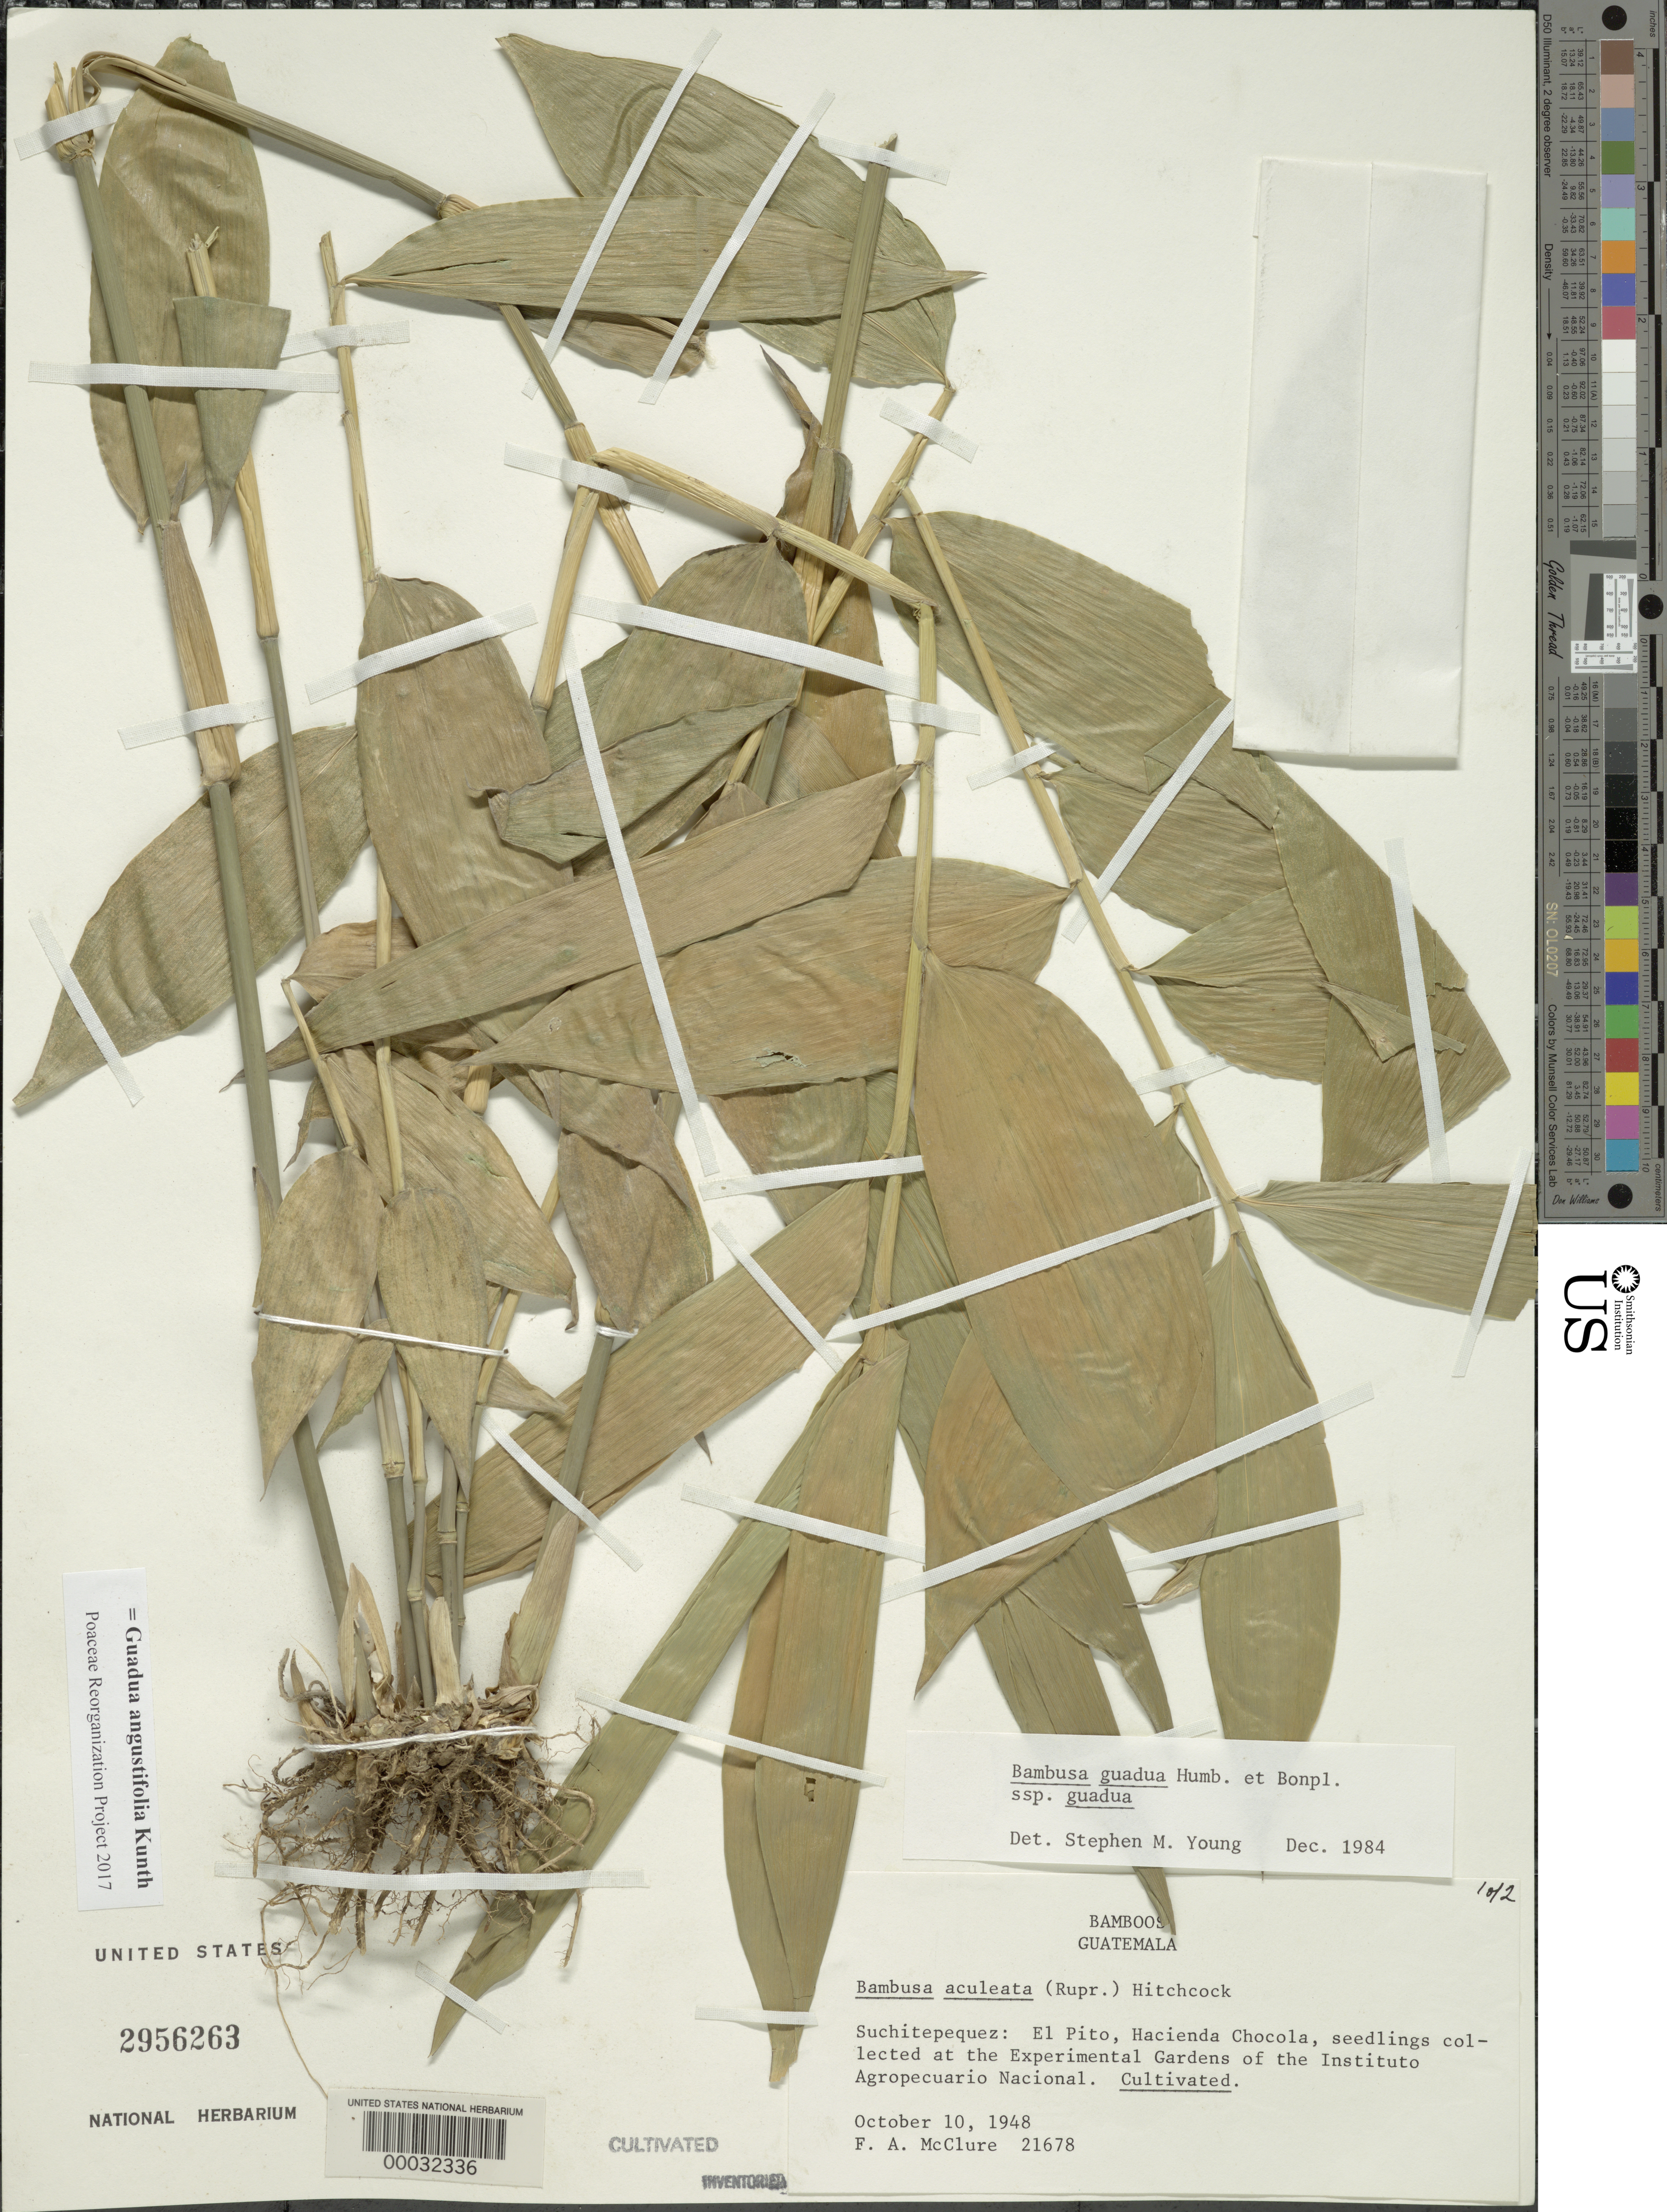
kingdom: Plantae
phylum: Tracheophyta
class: Liliopsida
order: Poales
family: Poaceae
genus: Guadua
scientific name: Guadua angustifolia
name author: Kunth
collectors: F. A. McClure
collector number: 21678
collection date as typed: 10 Oct 1948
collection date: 1948-10-10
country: Guatemala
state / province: Suchitepéquez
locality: Hacienda Chocola; El Pito, seedlings collected at the Experimental Gardens of the Instituto Agropecuario Nacional.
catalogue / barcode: US 2956263